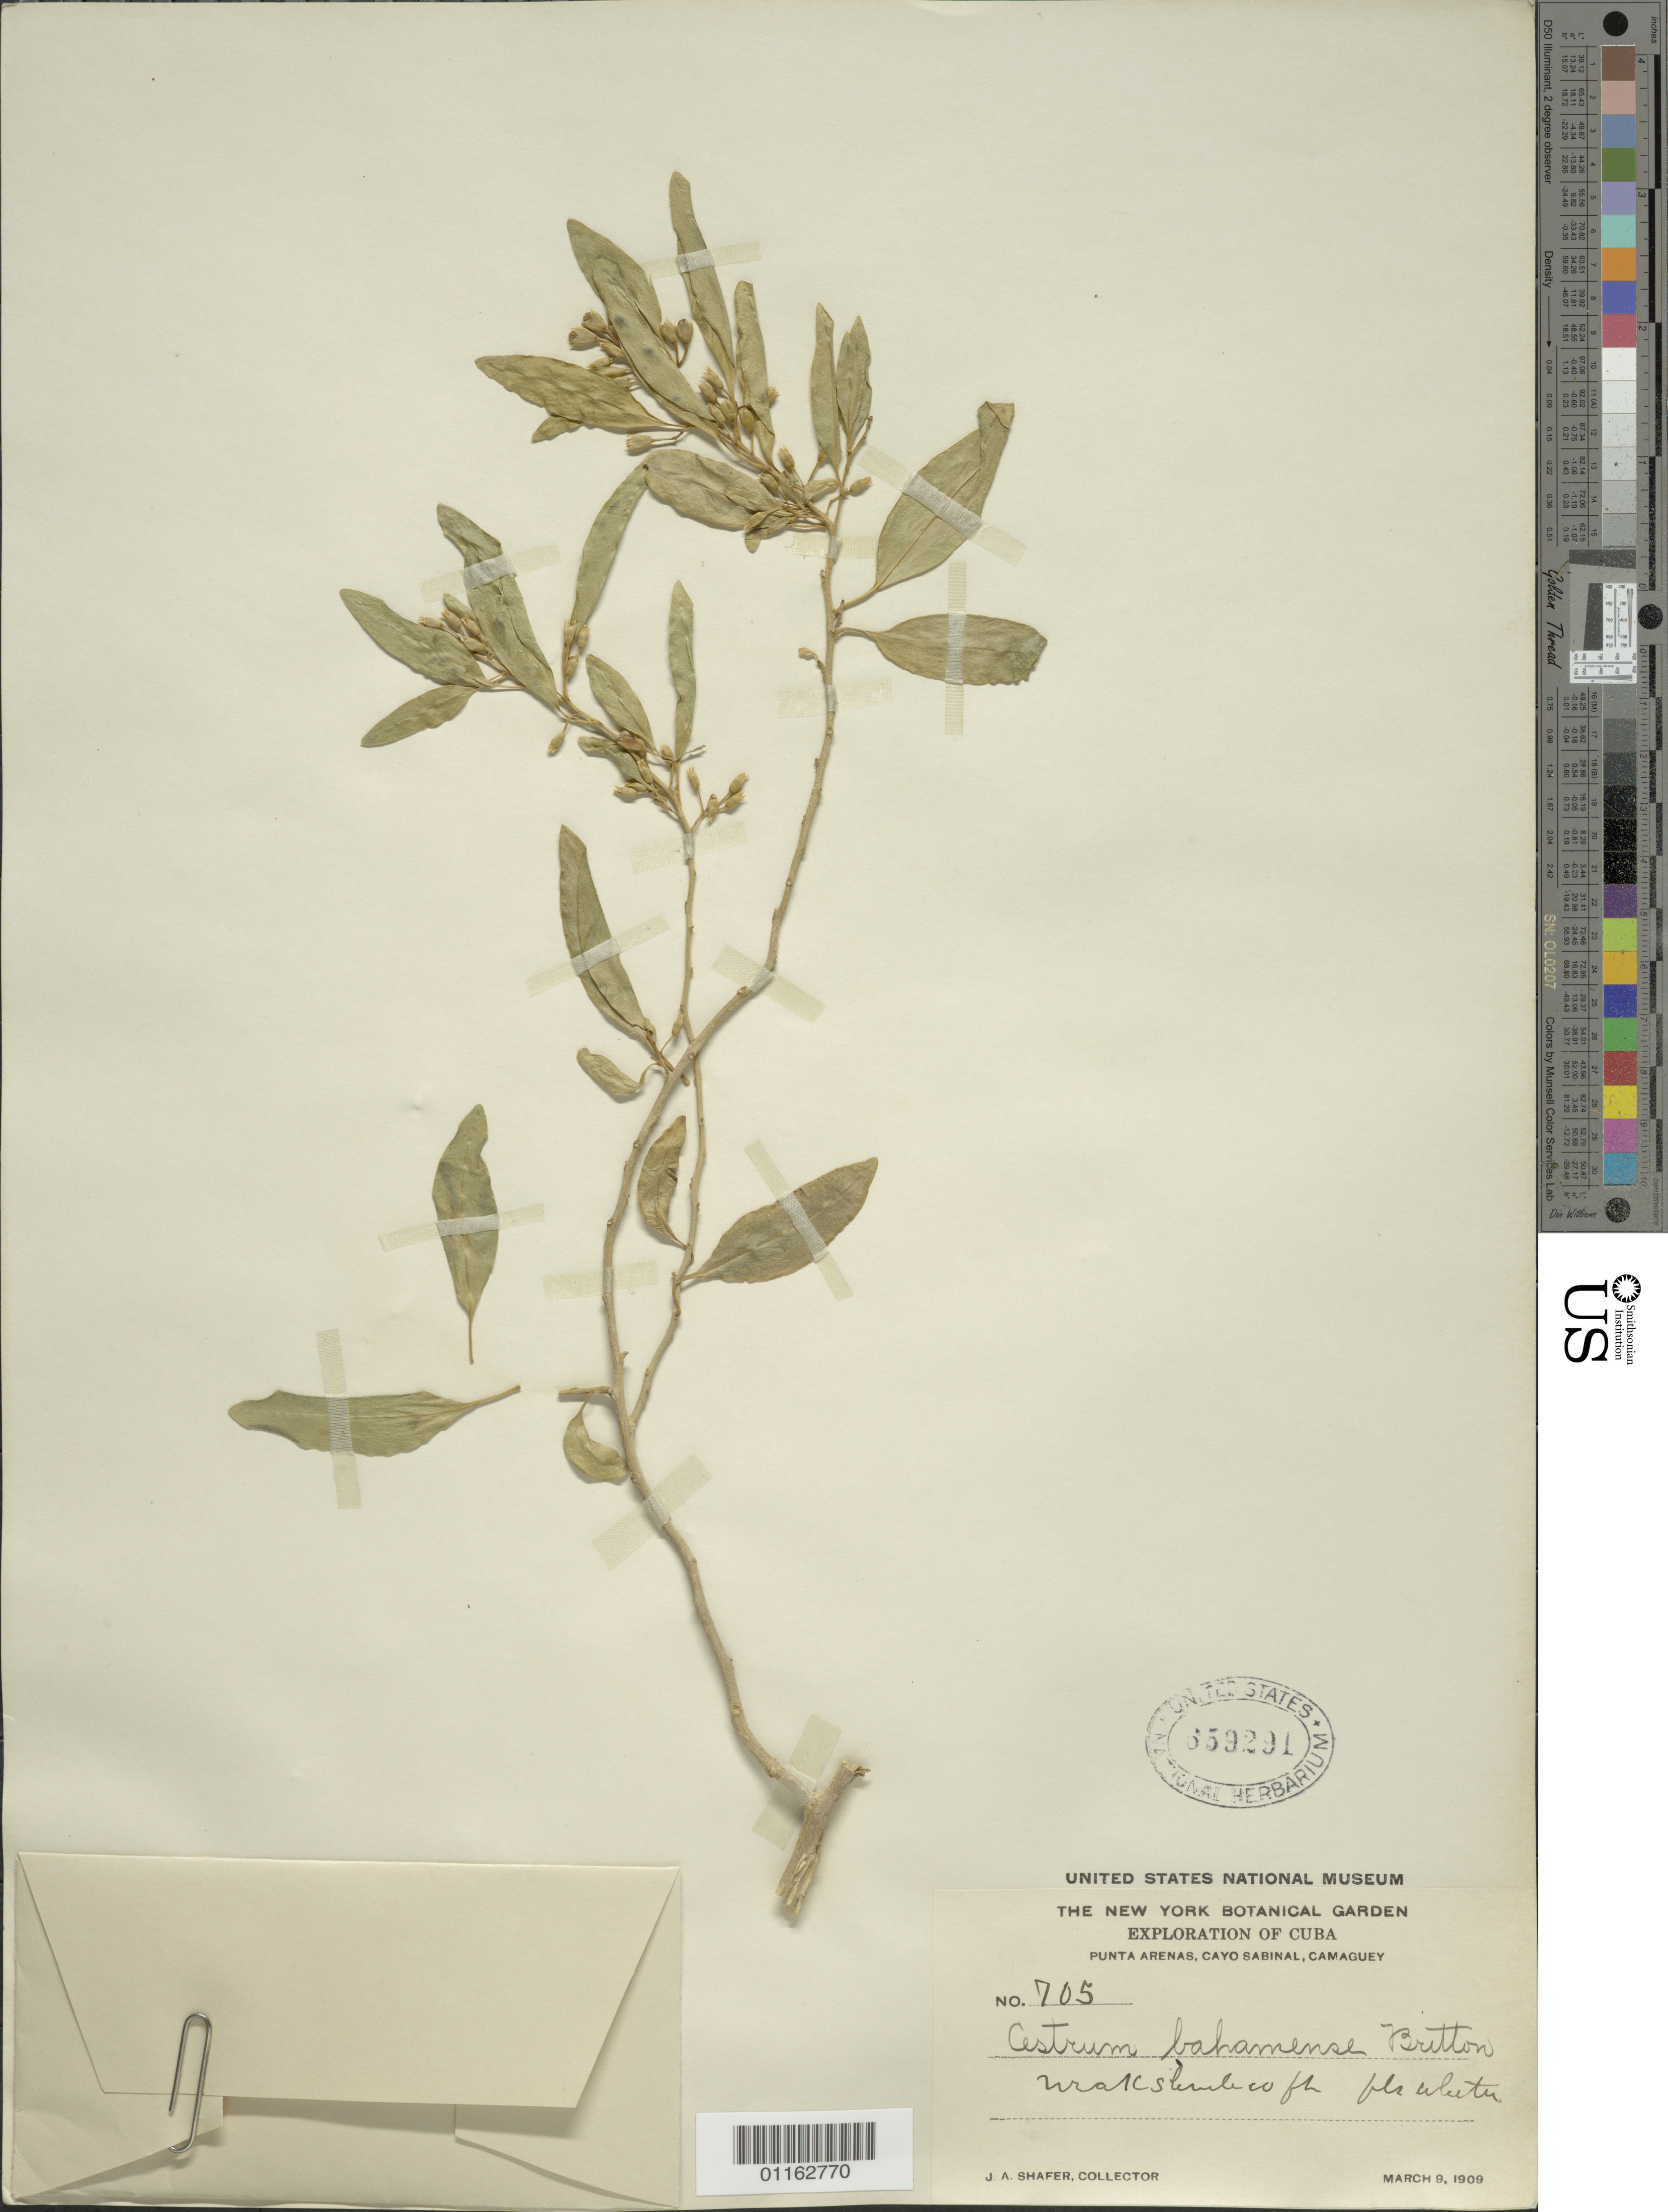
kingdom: Plantae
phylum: Tracheophyta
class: Magnoliopsida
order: Solanales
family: Solanaceae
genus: Cestrum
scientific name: Cestrum bahamense var. bahamense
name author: Britton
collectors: J. A. Shafer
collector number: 705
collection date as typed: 09 Mar 1909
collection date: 1909-03-09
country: Cuba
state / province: Camagüey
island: Cuba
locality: Punta Arenas, Cayo Sabinal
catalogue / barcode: US 659291